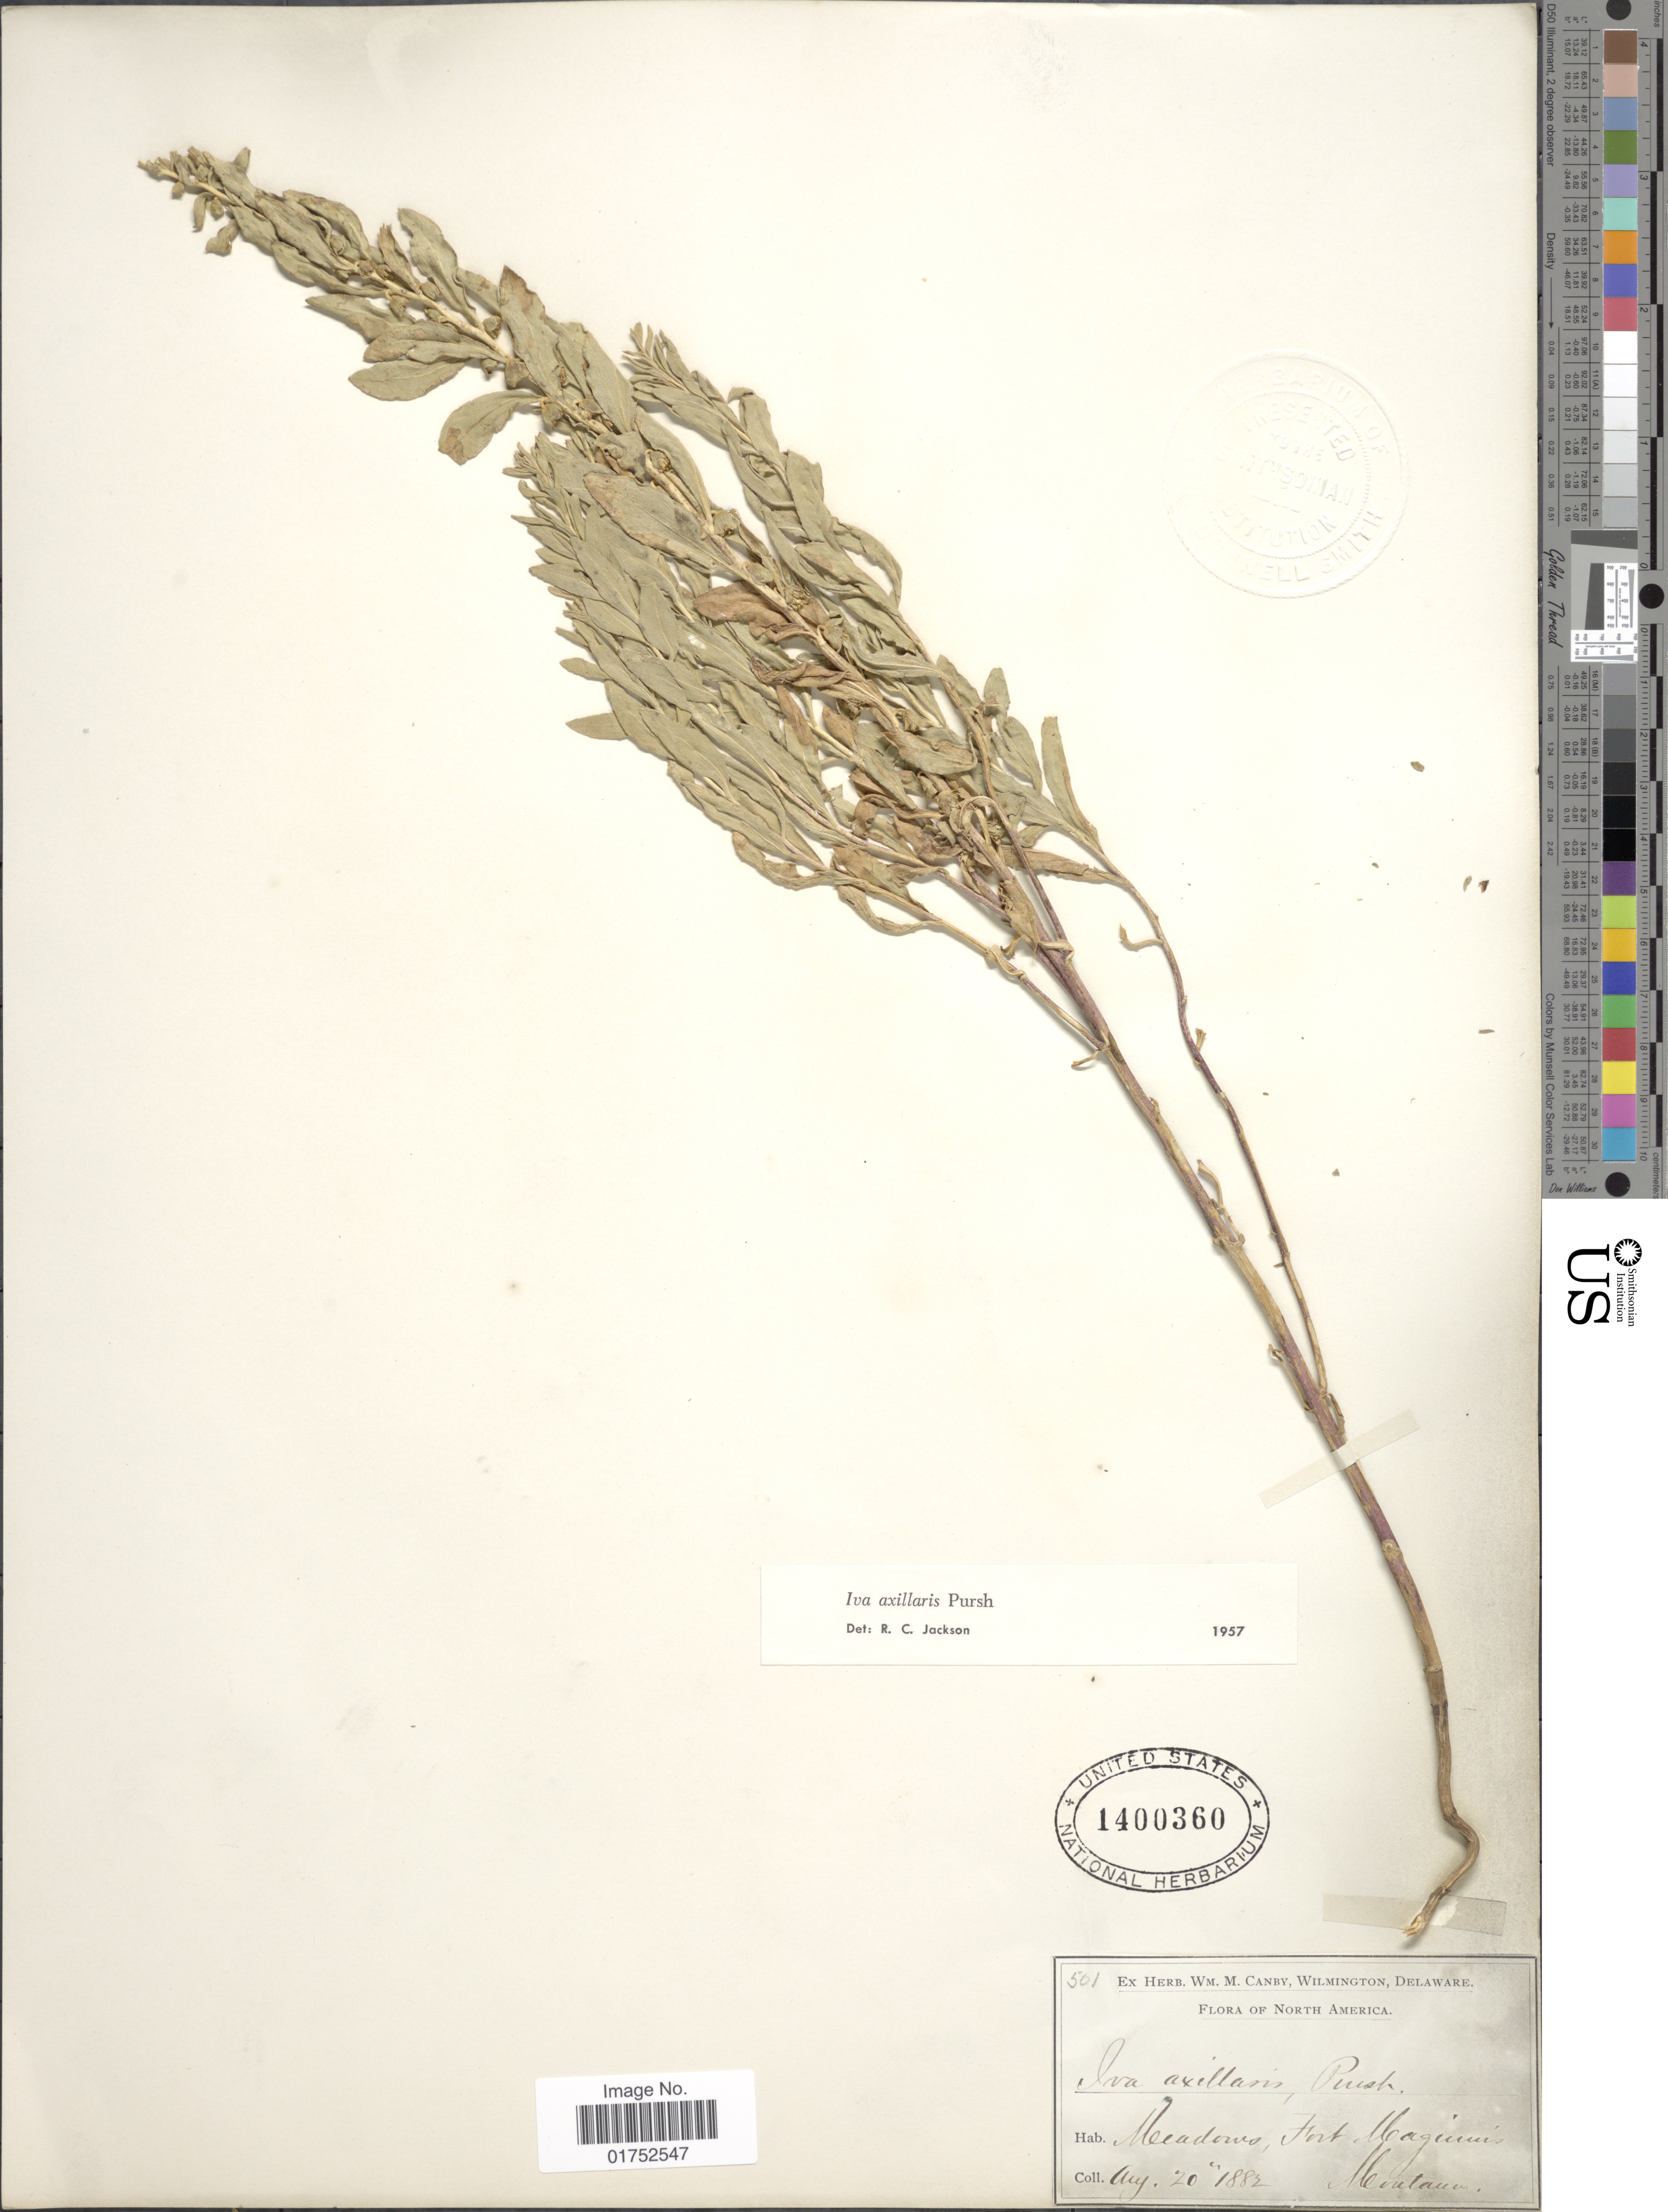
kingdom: Plantae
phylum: Tracheophyta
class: Magnoliopsida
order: Asterales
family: Asteraceae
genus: Iva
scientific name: Iva axillaris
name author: Pursh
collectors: ex herb. W.M. Canby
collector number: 501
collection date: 1882-08-20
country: United States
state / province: Montana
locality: Meadows, Fort Maguire's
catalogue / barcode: US 1400360